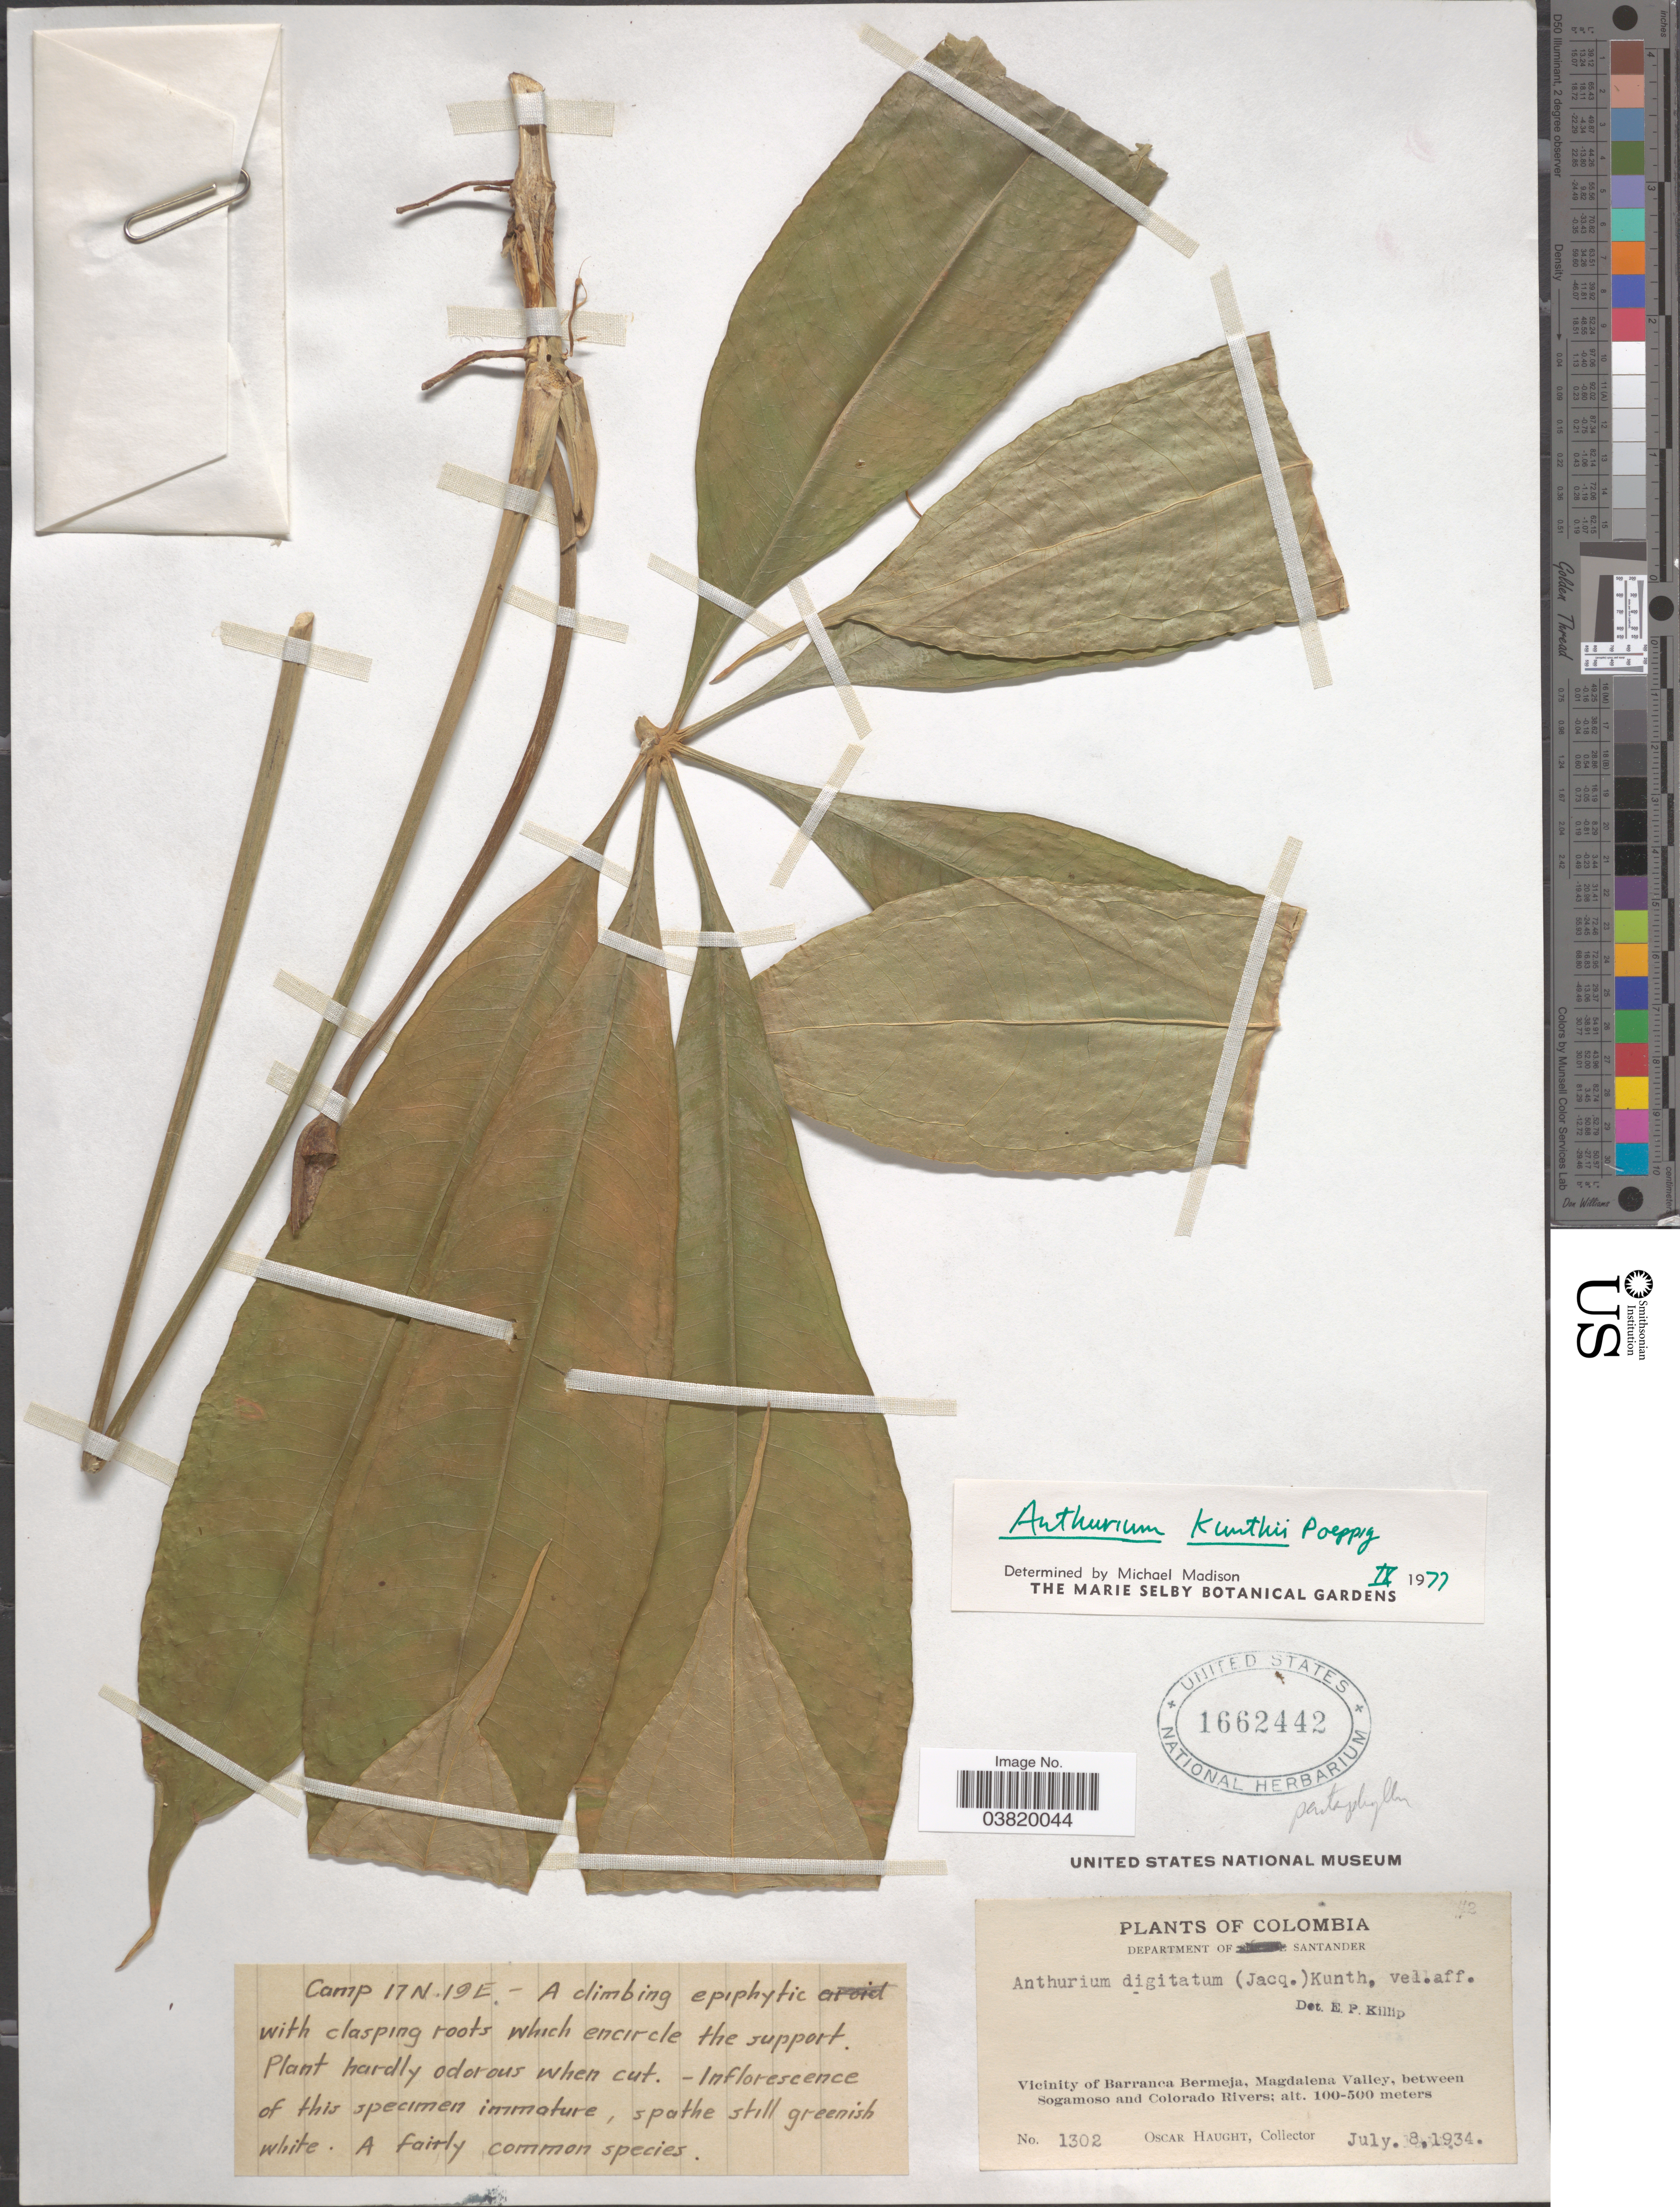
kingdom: Plantae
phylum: Tracheophyta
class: Liliopsida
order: Alismatales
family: Araceae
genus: Anthurium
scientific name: Anthurium kunthii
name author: Poepp.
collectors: O. L. Haught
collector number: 1302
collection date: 1934-07-08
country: Colombia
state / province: Santander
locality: Department of Santander. Vicinity of Barranca Bermeja, Magdalena Valley, between Sogamoso and Colorado Rivers.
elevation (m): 100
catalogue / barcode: US 1662442